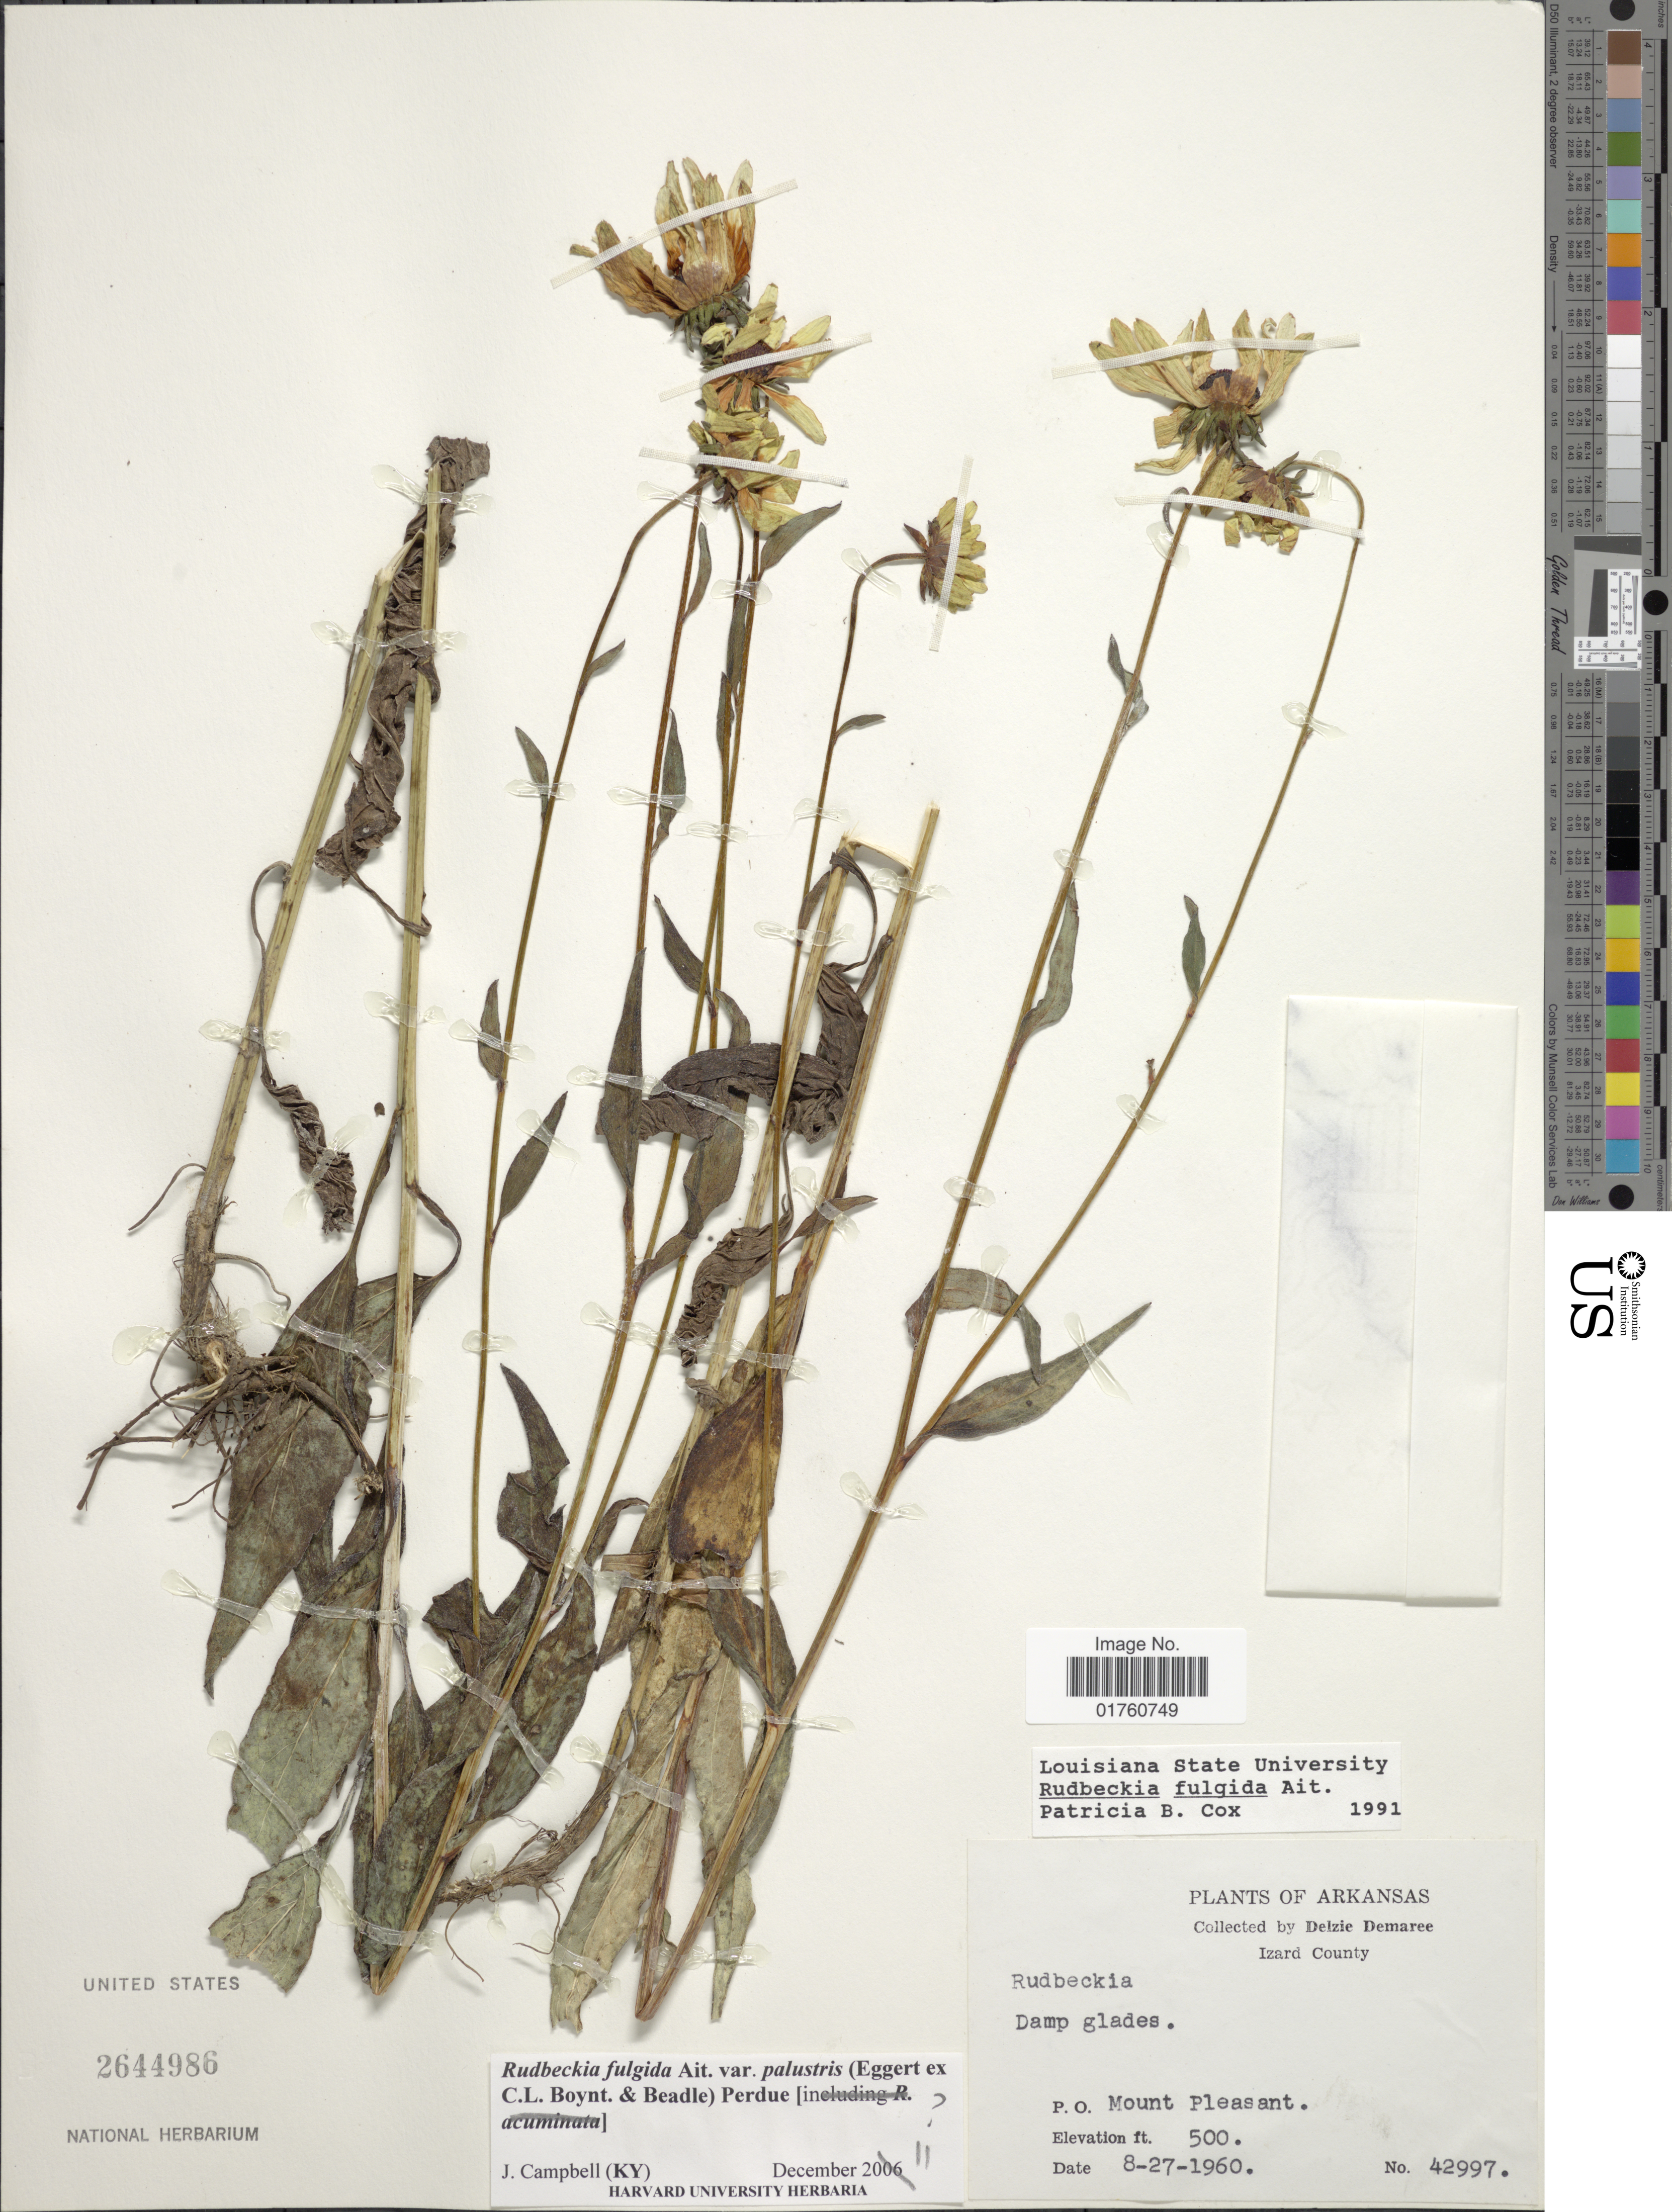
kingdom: Plantae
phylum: Tracheophyta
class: Magnoliopsida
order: Asterales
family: Asteraceae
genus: Rudbeckia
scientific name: Rudbeckia fulgida var. palustris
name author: (Eggert ex C.L. Boynton & Beadle) Perdue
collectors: D. Demaree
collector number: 42997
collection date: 1960-08-27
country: United States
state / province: Arkansas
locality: Izard County, P.O. Mount Pleasant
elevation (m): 152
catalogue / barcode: US 2644986